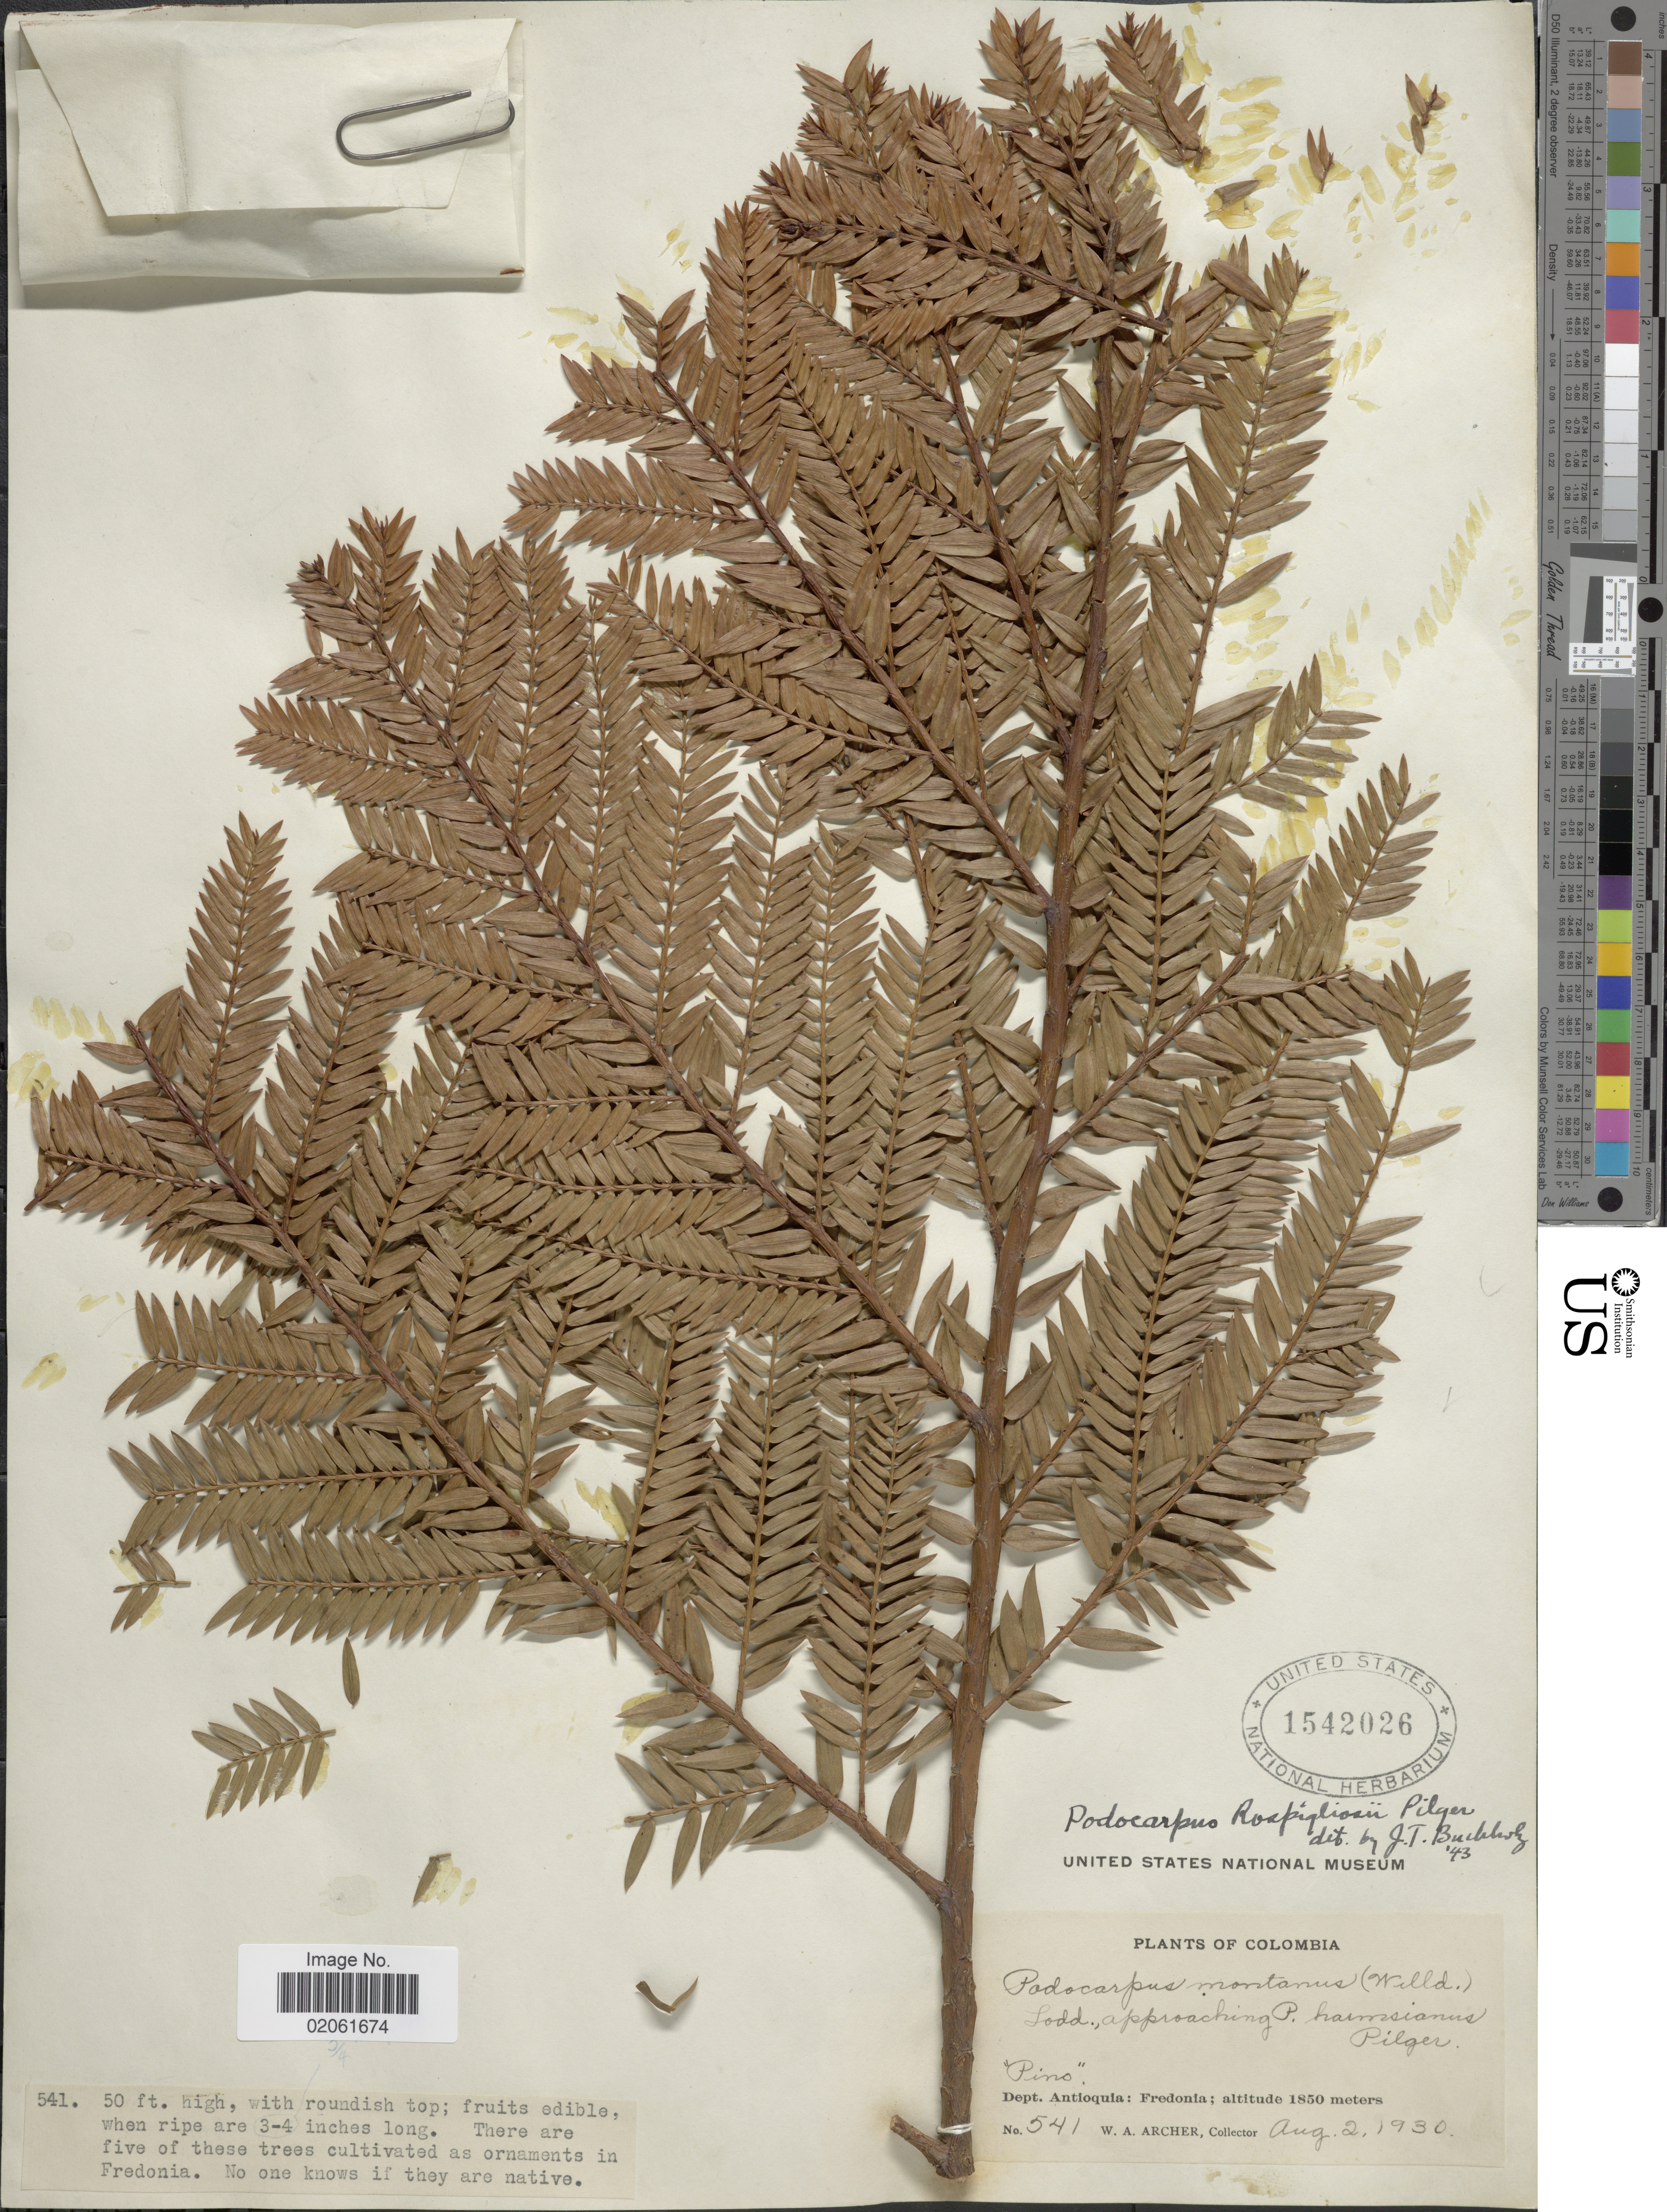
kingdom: Plantae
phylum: Tracheophyta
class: Pinopsida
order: Pinales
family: Podocarpaceae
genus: Podocarpus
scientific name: Podocarpus rospigliosii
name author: Pilg.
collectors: W. A. Archer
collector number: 541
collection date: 1930-08-02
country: Colombia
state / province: Antioquia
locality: Fredonia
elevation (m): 1850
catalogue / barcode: US 1542026